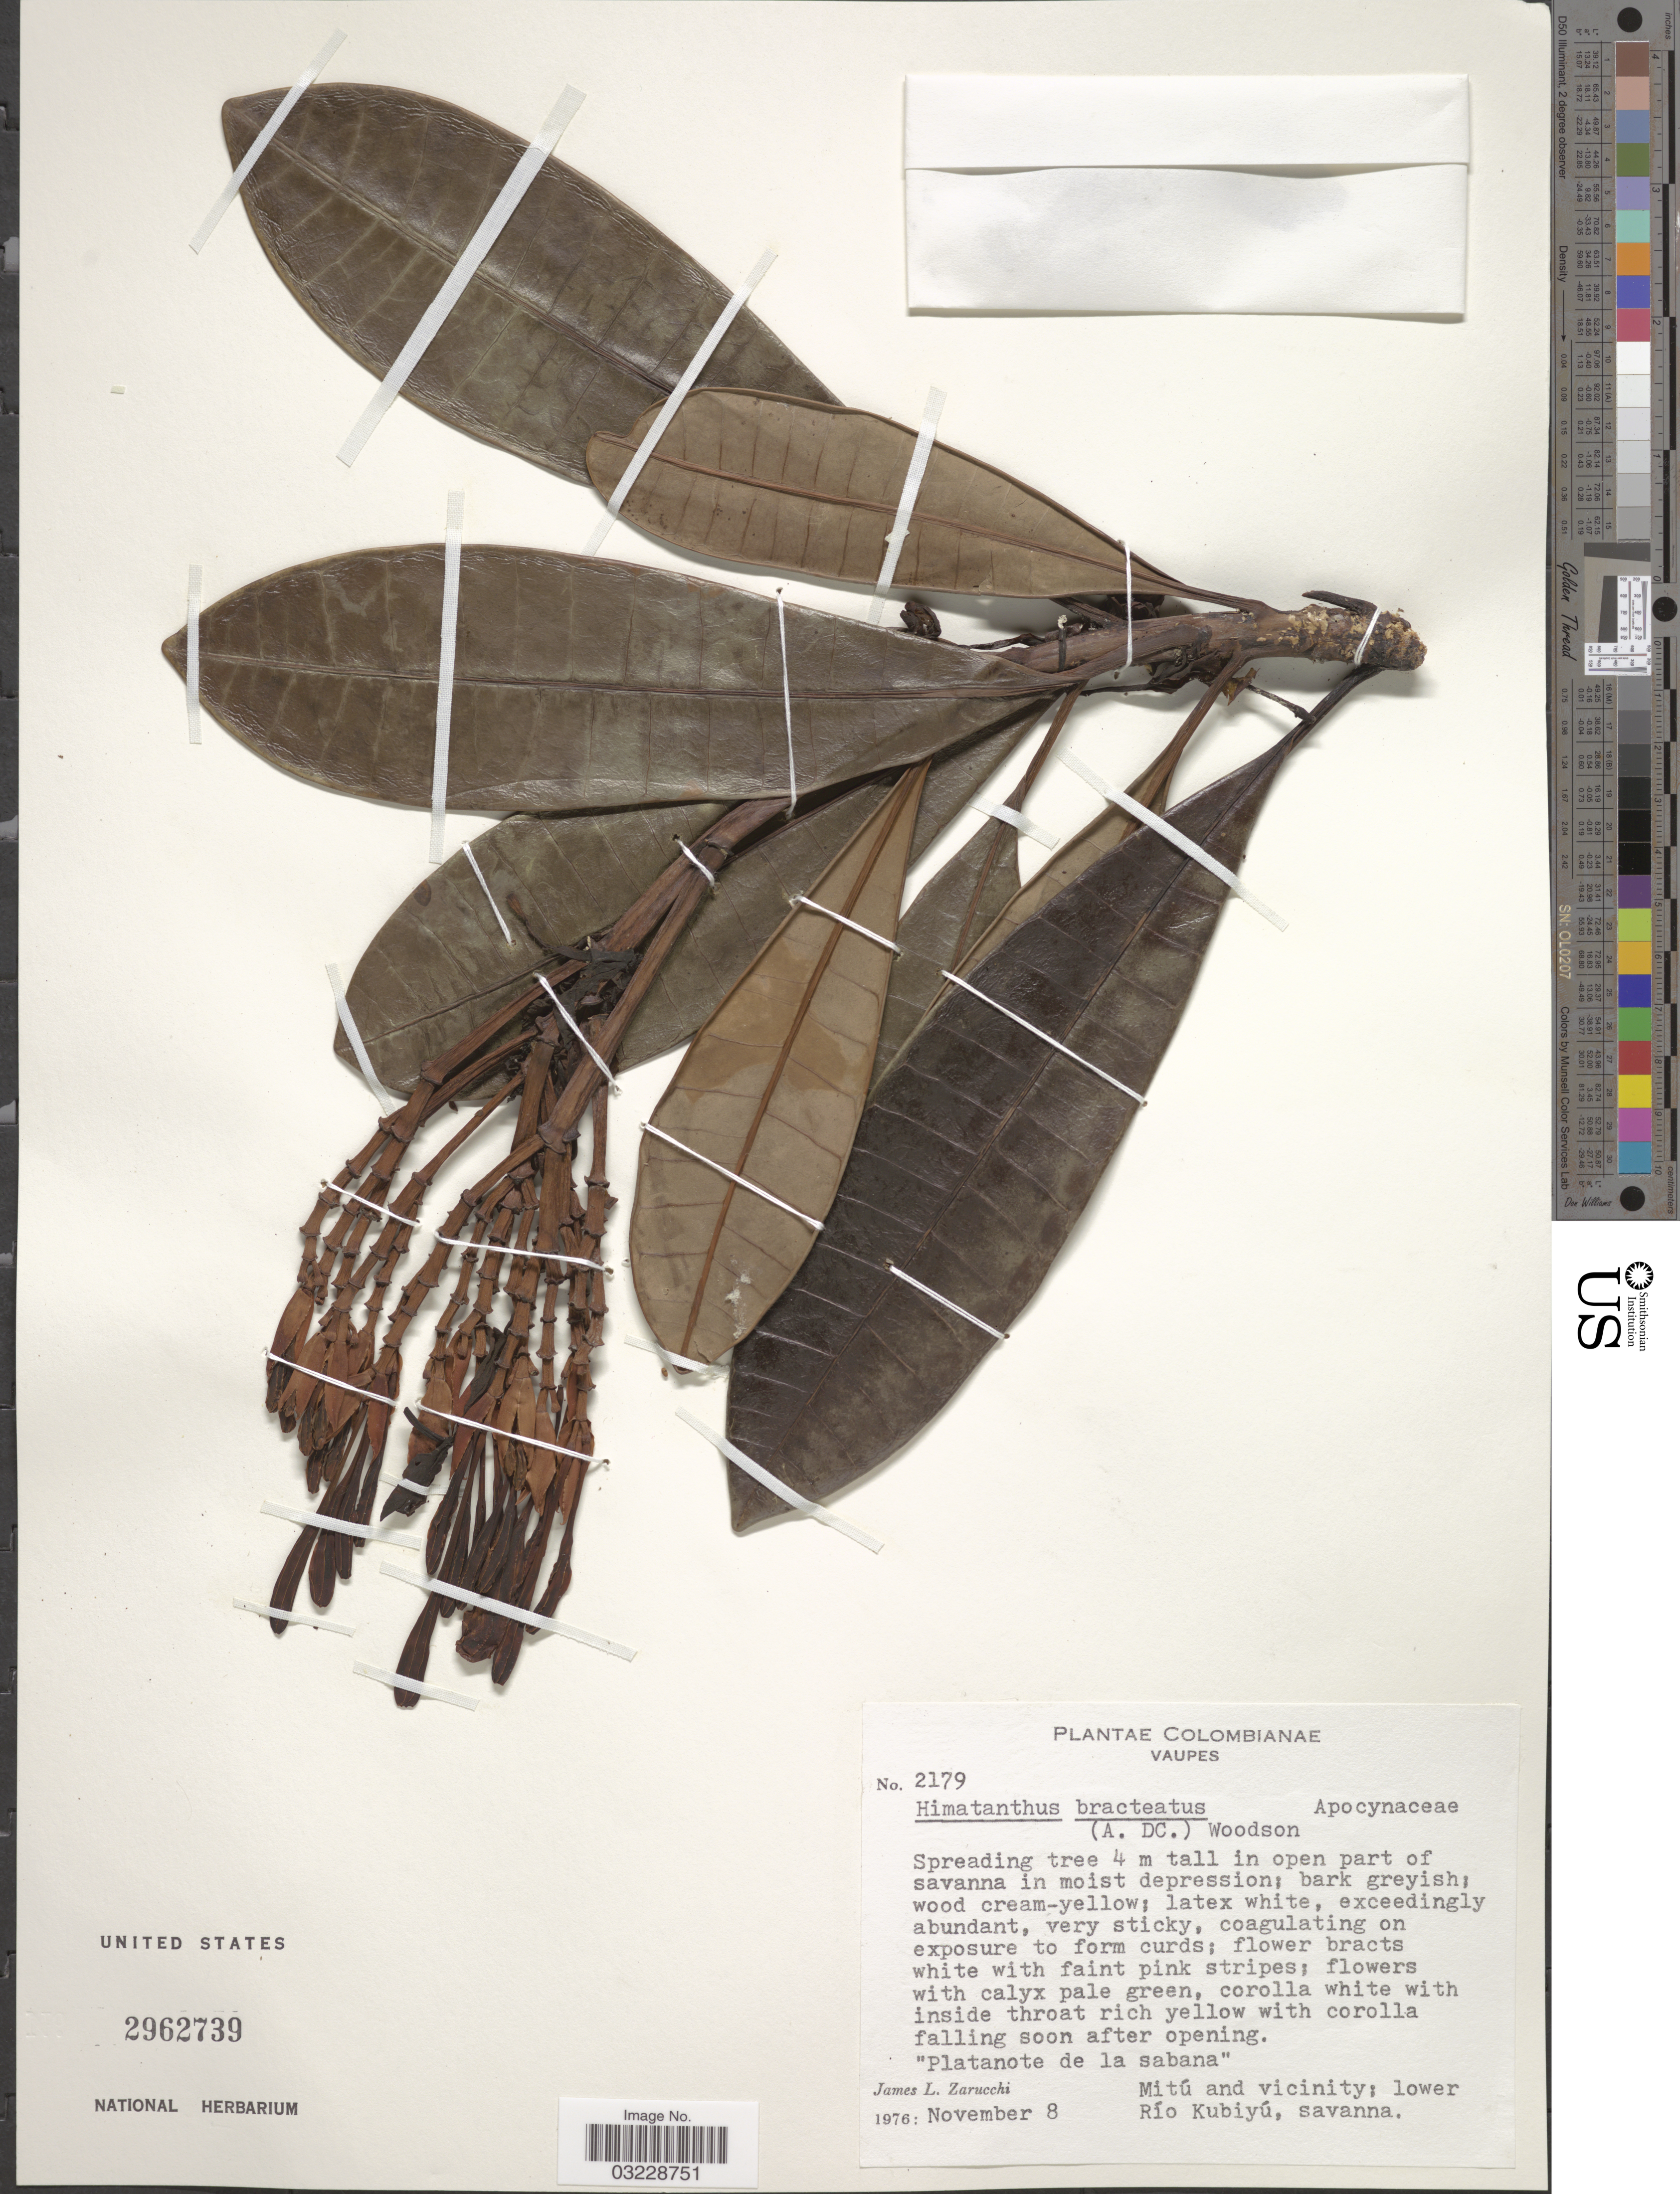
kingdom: Plantae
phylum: Tracheophyta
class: Magnoliopsida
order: Gentianales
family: Apocynaceae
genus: Himatanthus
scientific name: Himatanthus bracteatus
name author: (A. DC.) Woodson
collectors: J. L. Zarucchi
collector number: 2179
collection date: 1976-11-08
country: Colombia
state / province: Vaupés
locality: Mitú and vicinity; lower Río Kubiyú.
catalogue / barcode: US 2962739